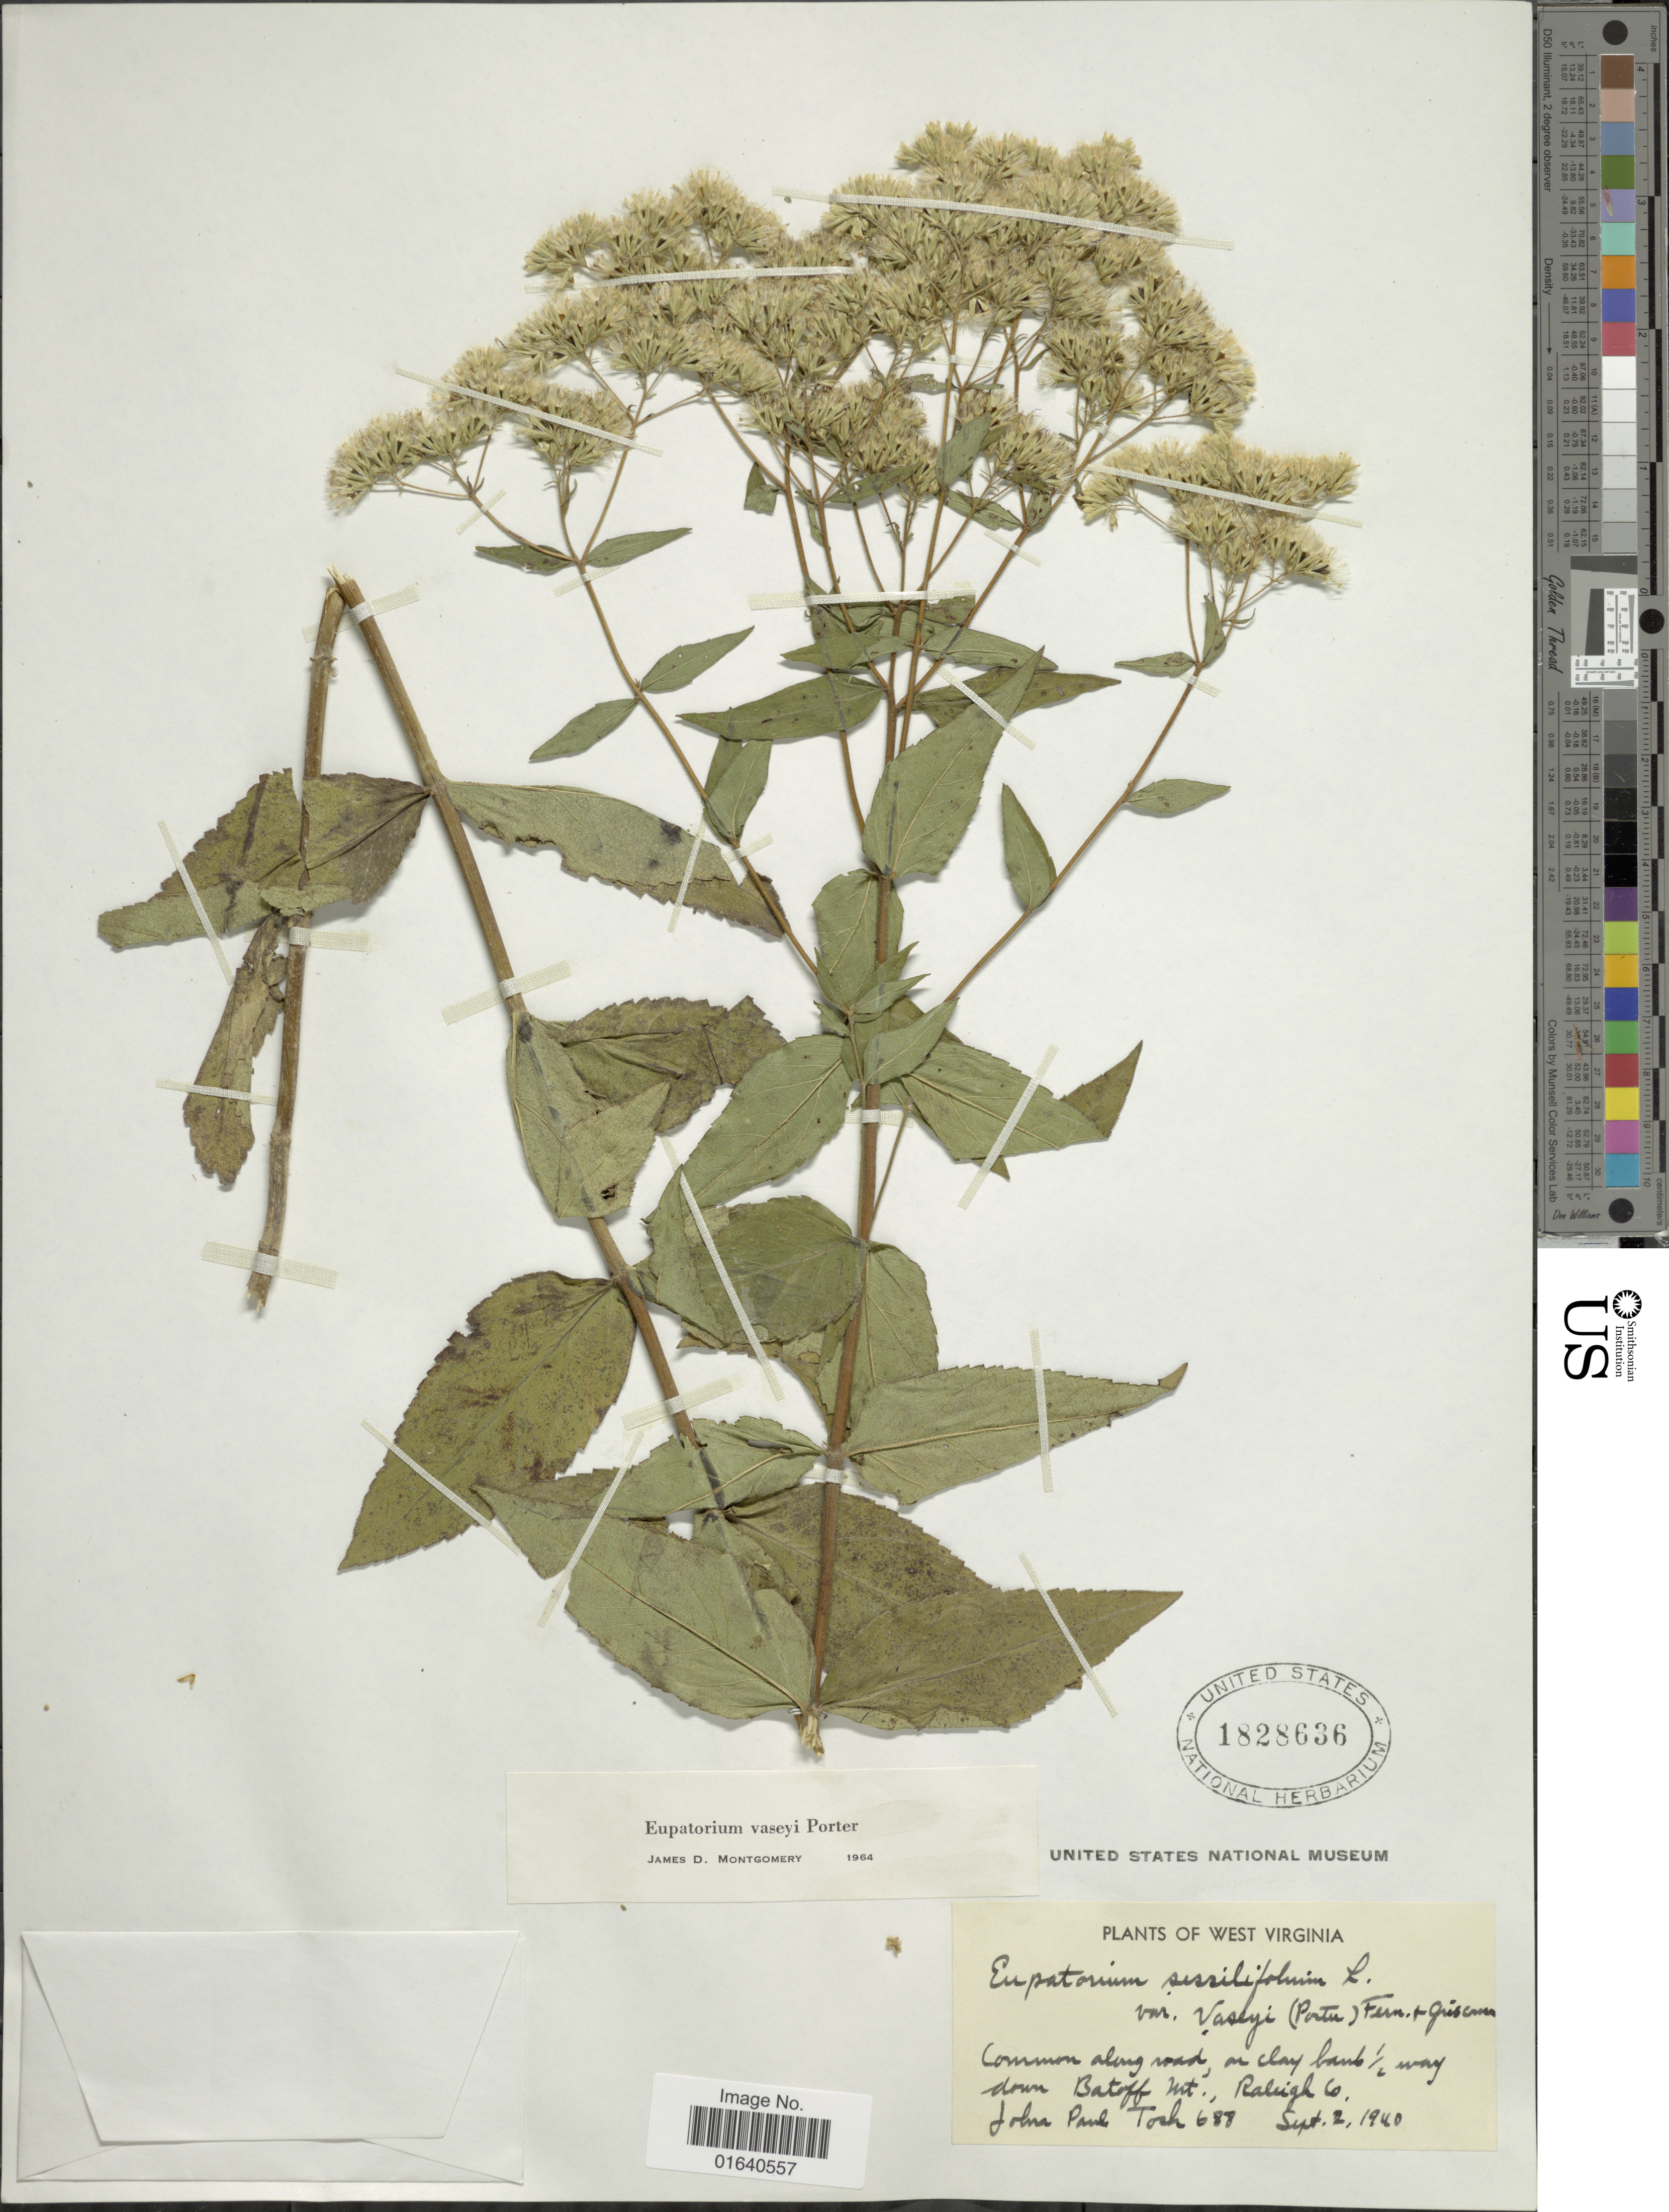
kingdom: Plantae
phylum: Tracheophyta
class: Magnoliopsida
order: Asterales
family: Asteraceae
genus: Eupatorium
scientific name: Eupatorium vaseyi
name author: Porter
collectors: J. Tosh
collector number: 688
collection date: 1940-09-02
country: United States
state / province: West Virginia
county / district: Raleigh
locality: Common along road, on clay bank ½ way down Batoff Mt., Raleigh Co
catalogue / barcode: US 1828636